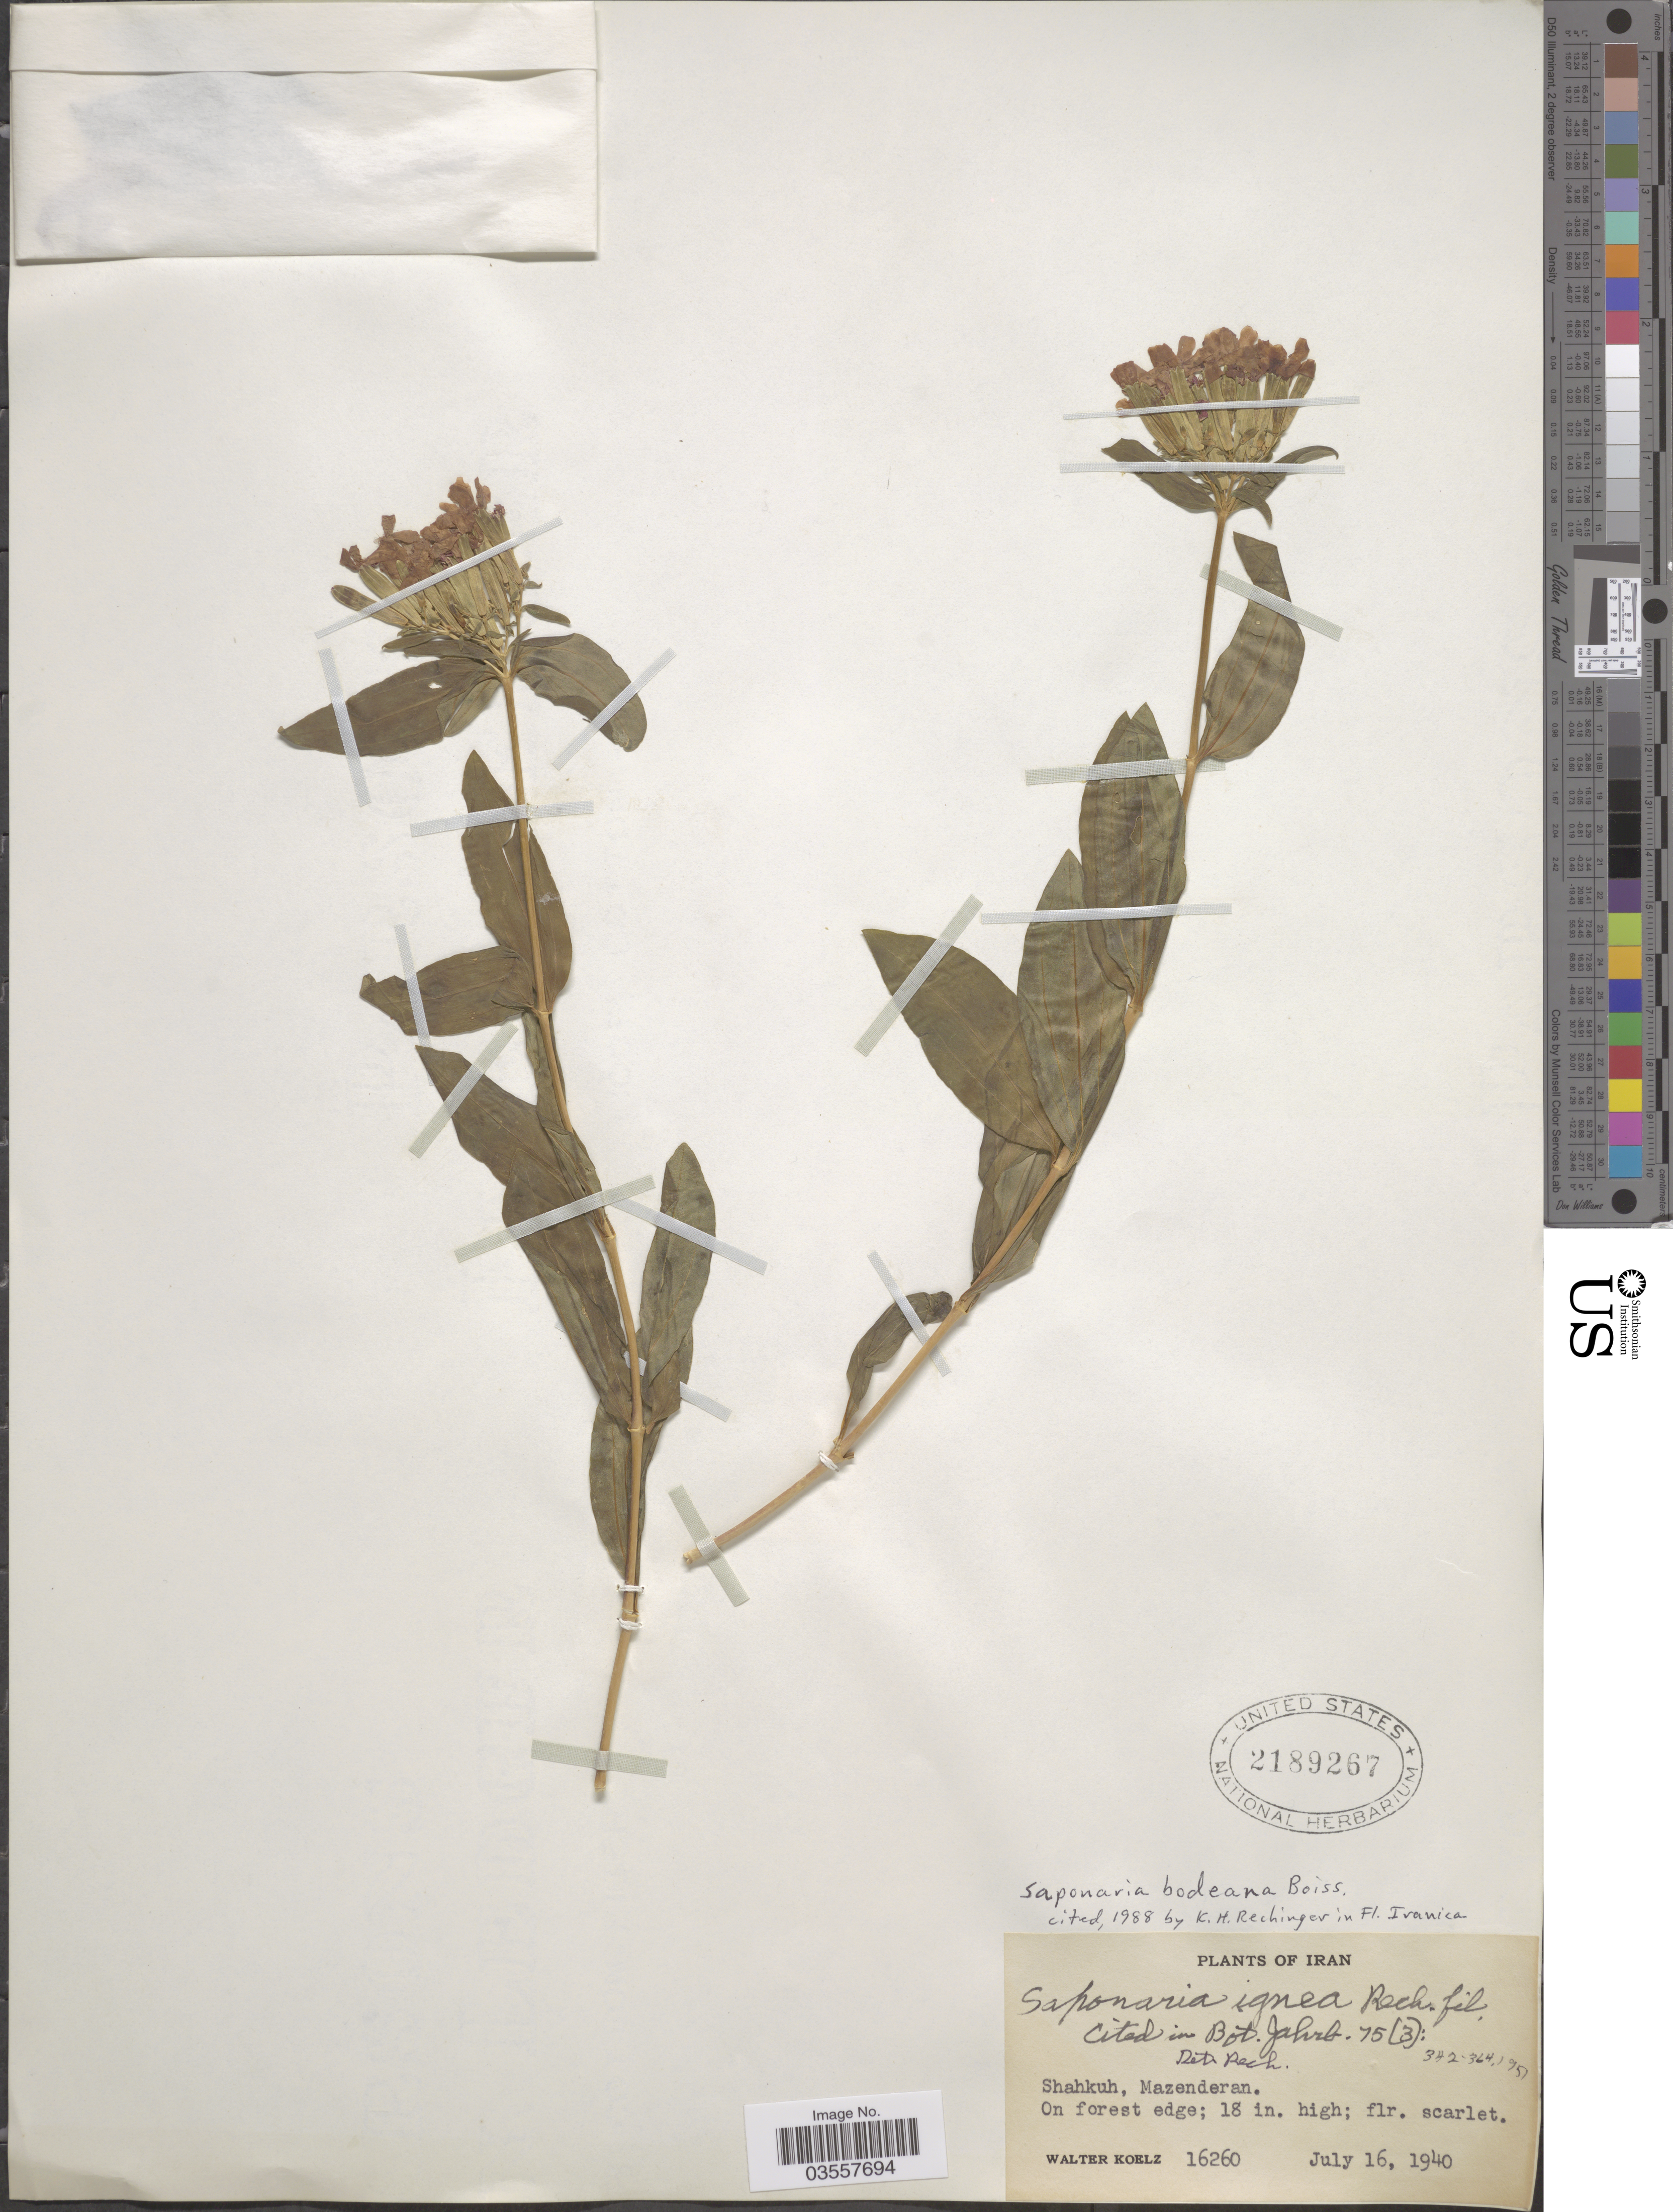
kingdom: Plantae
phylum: Tracheophyta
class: Magnoliopsida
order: Caryophyllales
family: Caryophyllaceae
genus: Saponaria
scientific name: Saponaria bodeana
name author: Boiss.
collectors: W. N. Koelz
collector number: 16260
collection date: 1940-07-16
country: Iran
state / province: Mazandaran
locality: Shahkuh, Mazenderan.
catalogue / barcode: US 2189267